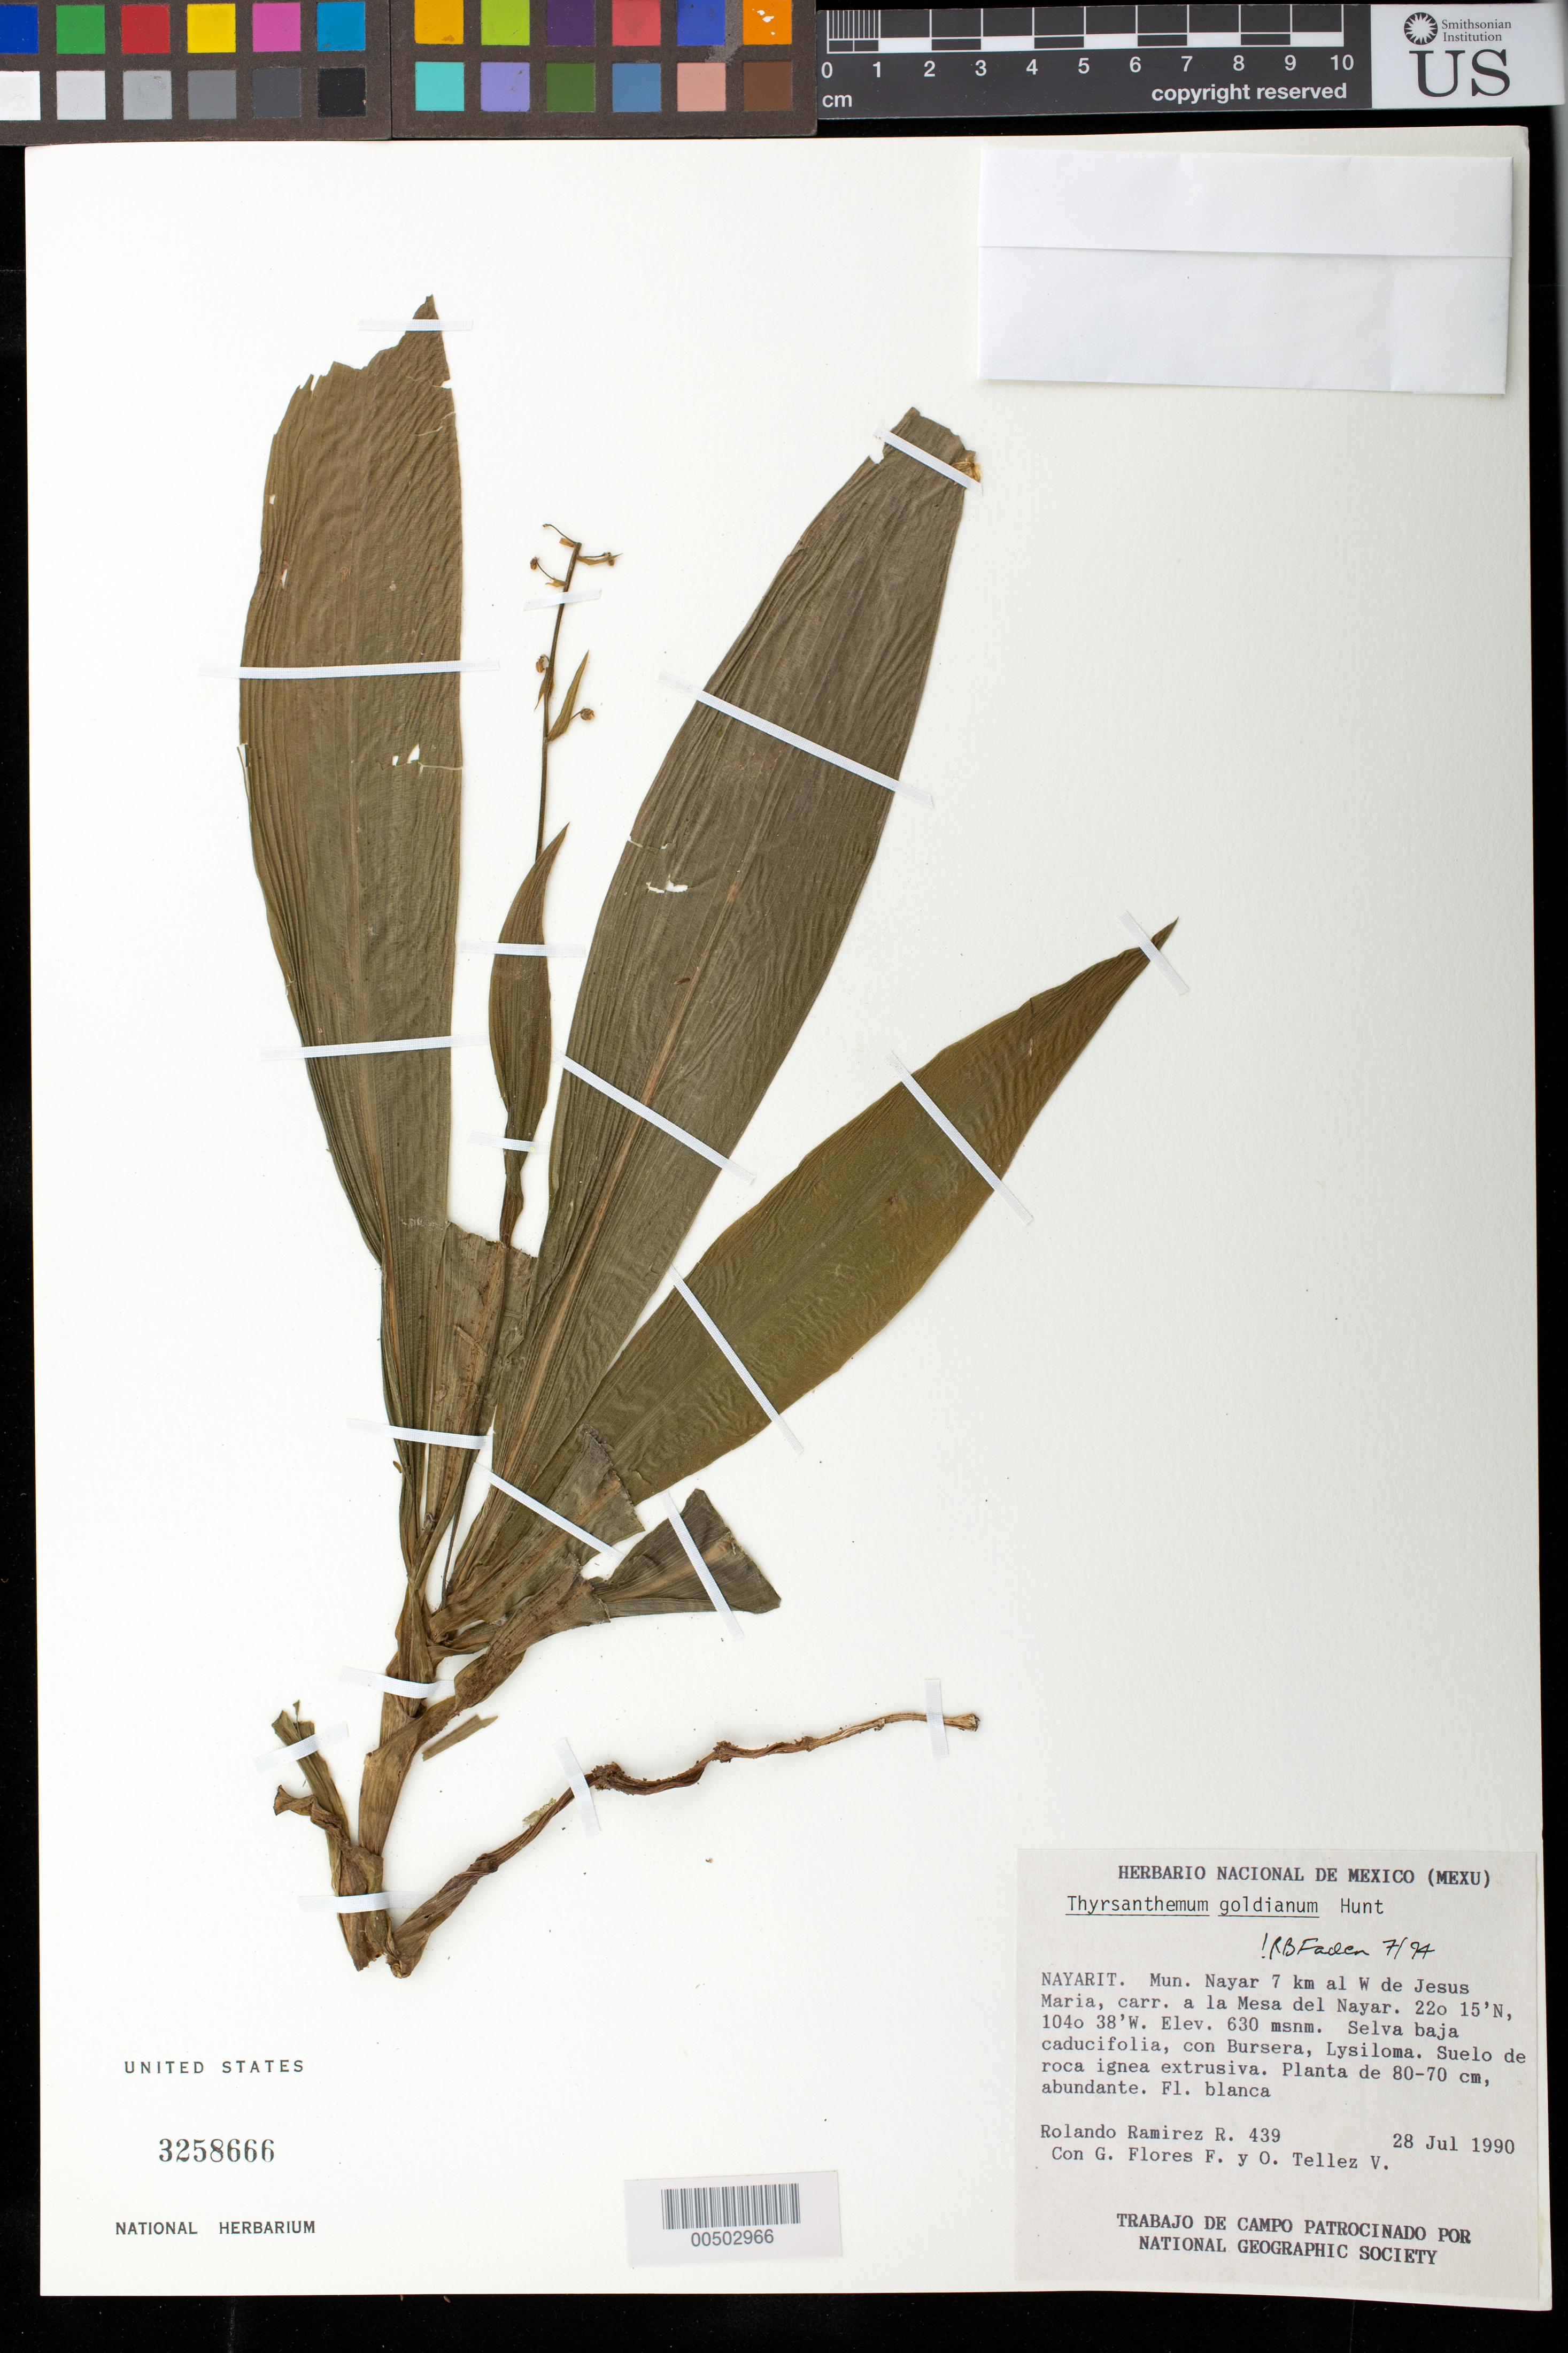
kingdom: Plantae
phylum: Tracheophyta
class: Liliopsida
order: Commelinales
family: Commelinaceae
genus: Thyrsanthemum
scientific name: Thyrsanthemum goldianum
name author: D.R. Hunt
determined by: Faden, Robert B., (US), Smithsonian Institution - National Museum of Natural History (UNITED STATES)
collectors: R. Ramirez, G. Flores F. & O. Téllez V.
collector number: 439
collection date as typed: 28 Jul 1990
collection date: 1990-07-28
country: Mexico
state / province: Nayarit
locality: Nayar, W of jesus maria, mesa del nayar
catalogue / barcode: US 3258666